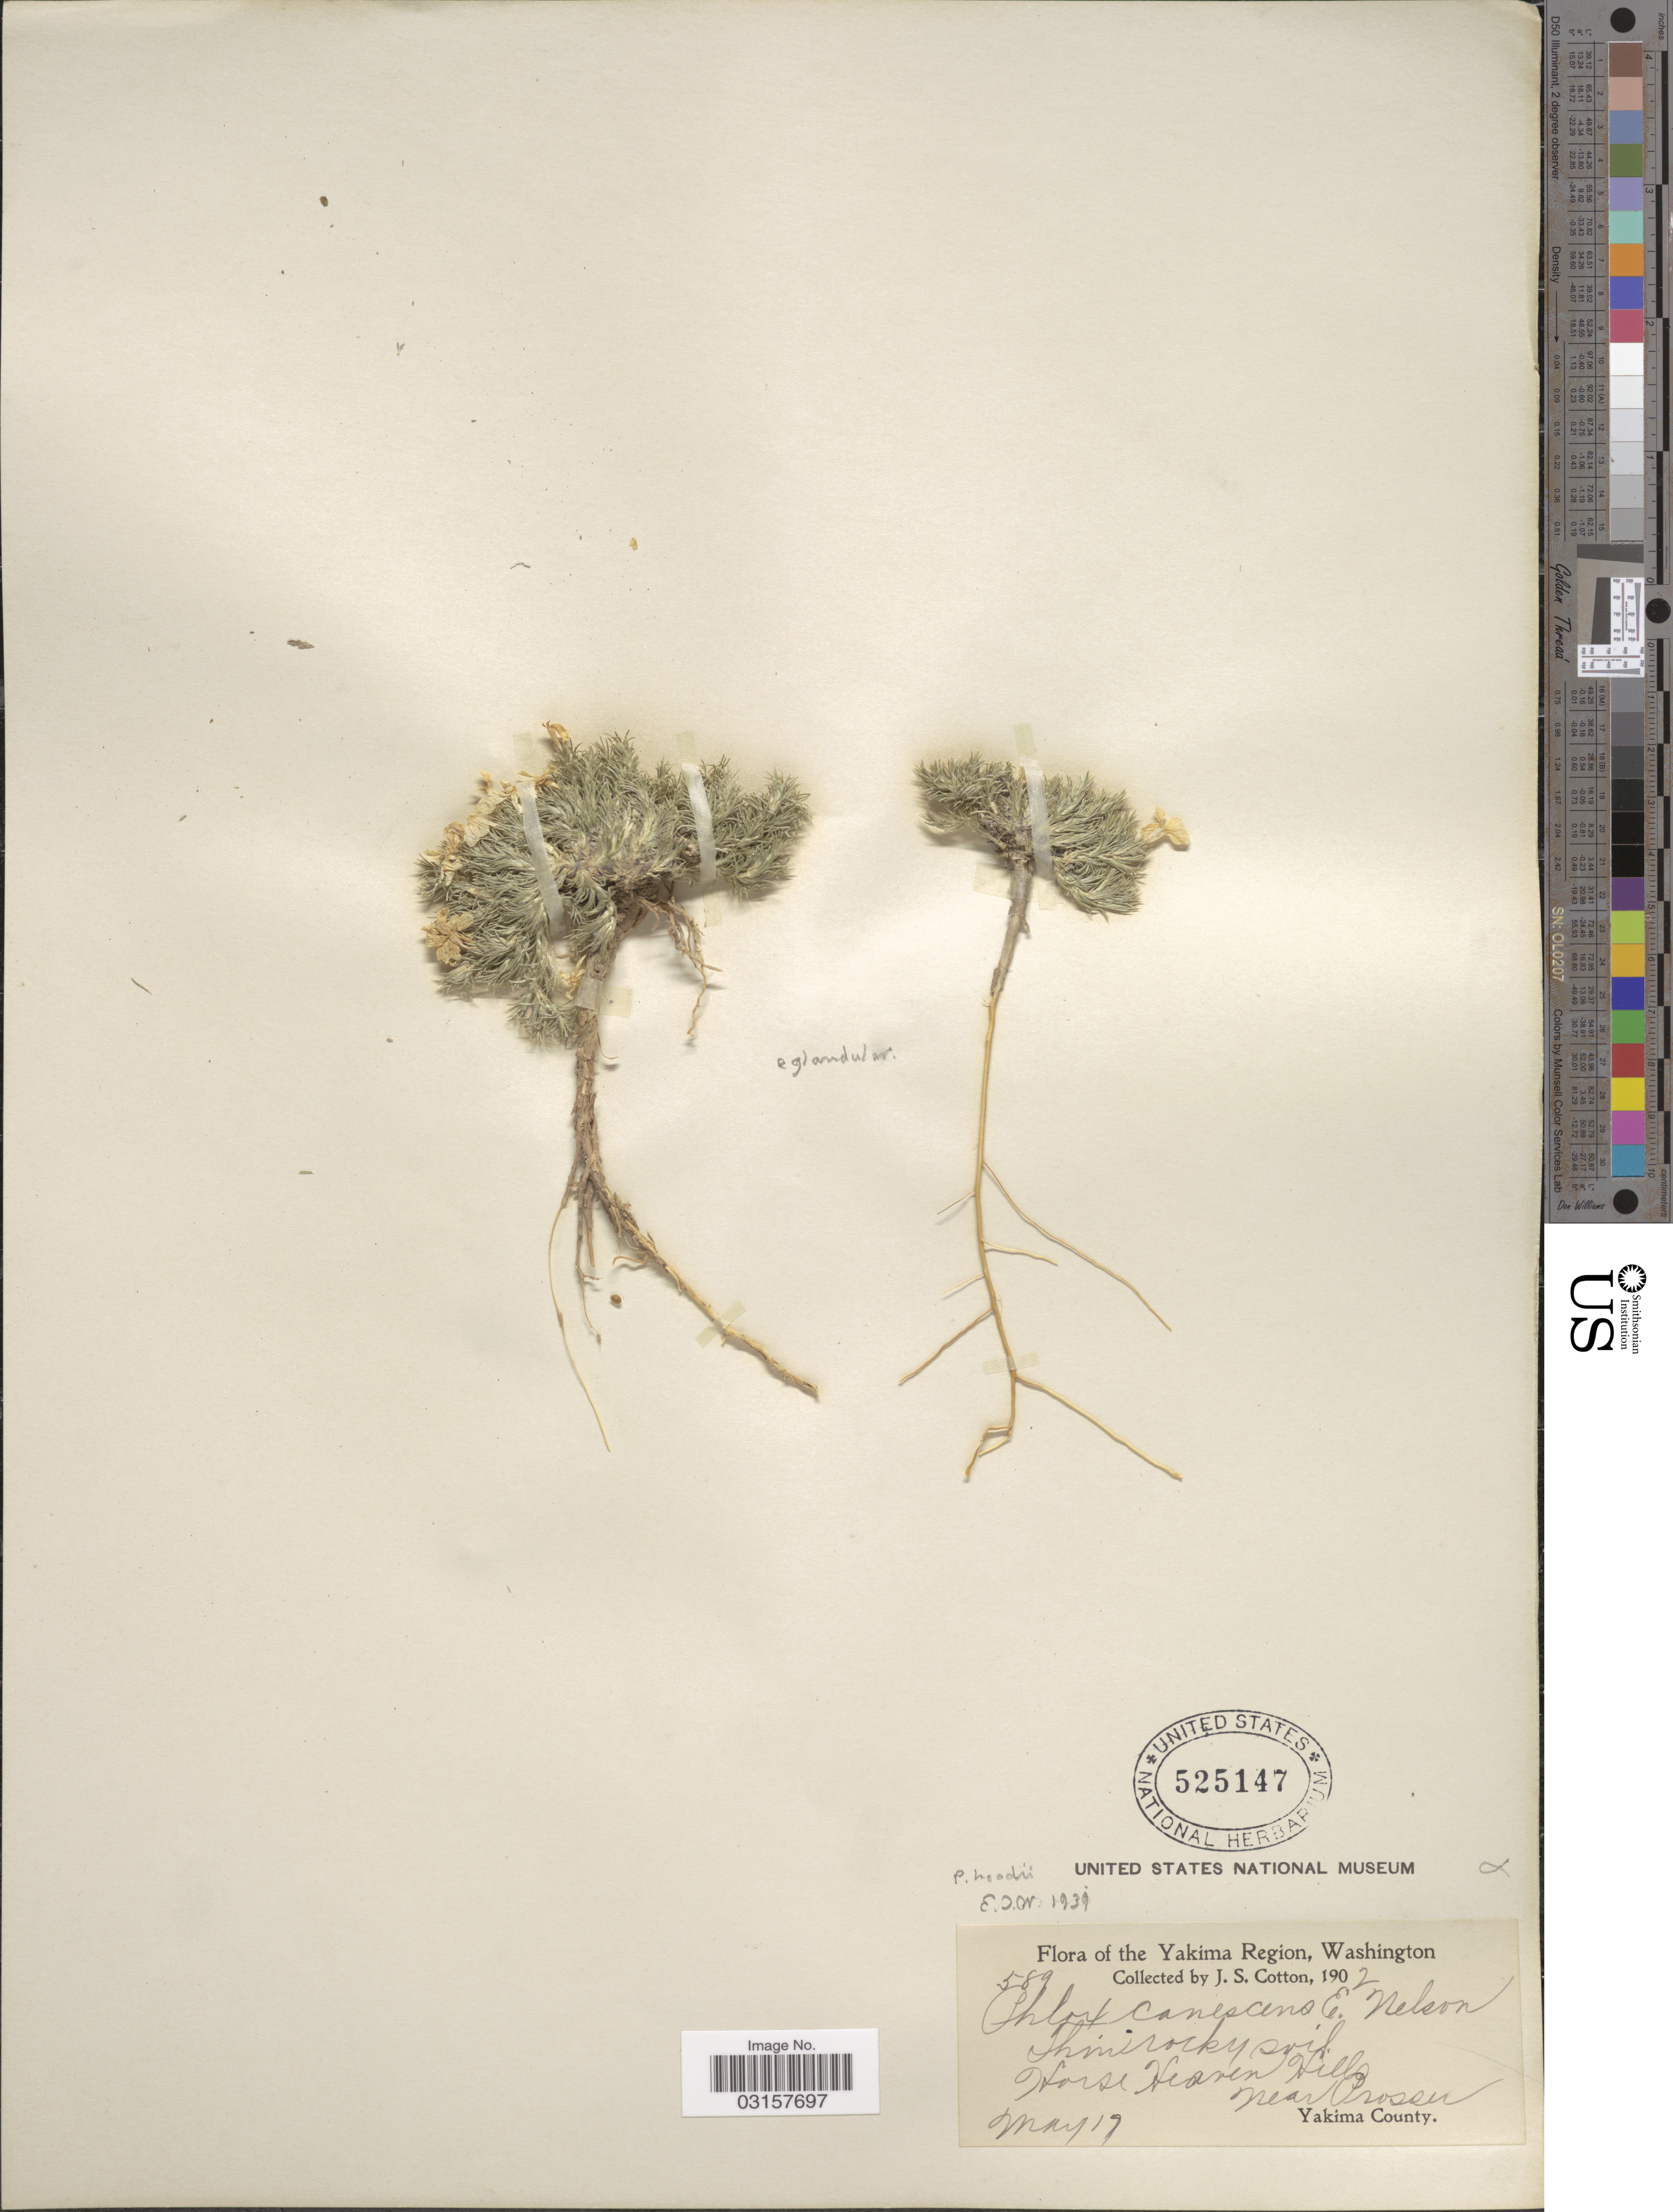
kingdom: Plantae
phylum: Tracheophyta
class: Magnoliopsida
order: Ericales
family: Polemoniaceae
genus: Phlox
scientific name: Phlox hoodii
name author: Richardson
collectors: J. S. Cotton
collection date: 1902-05-17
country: United States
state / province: Washington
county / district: Yakima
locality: The Yakima Region. Horse Heaven Hills near Prosser. Yakima County.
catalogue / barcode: US 525147